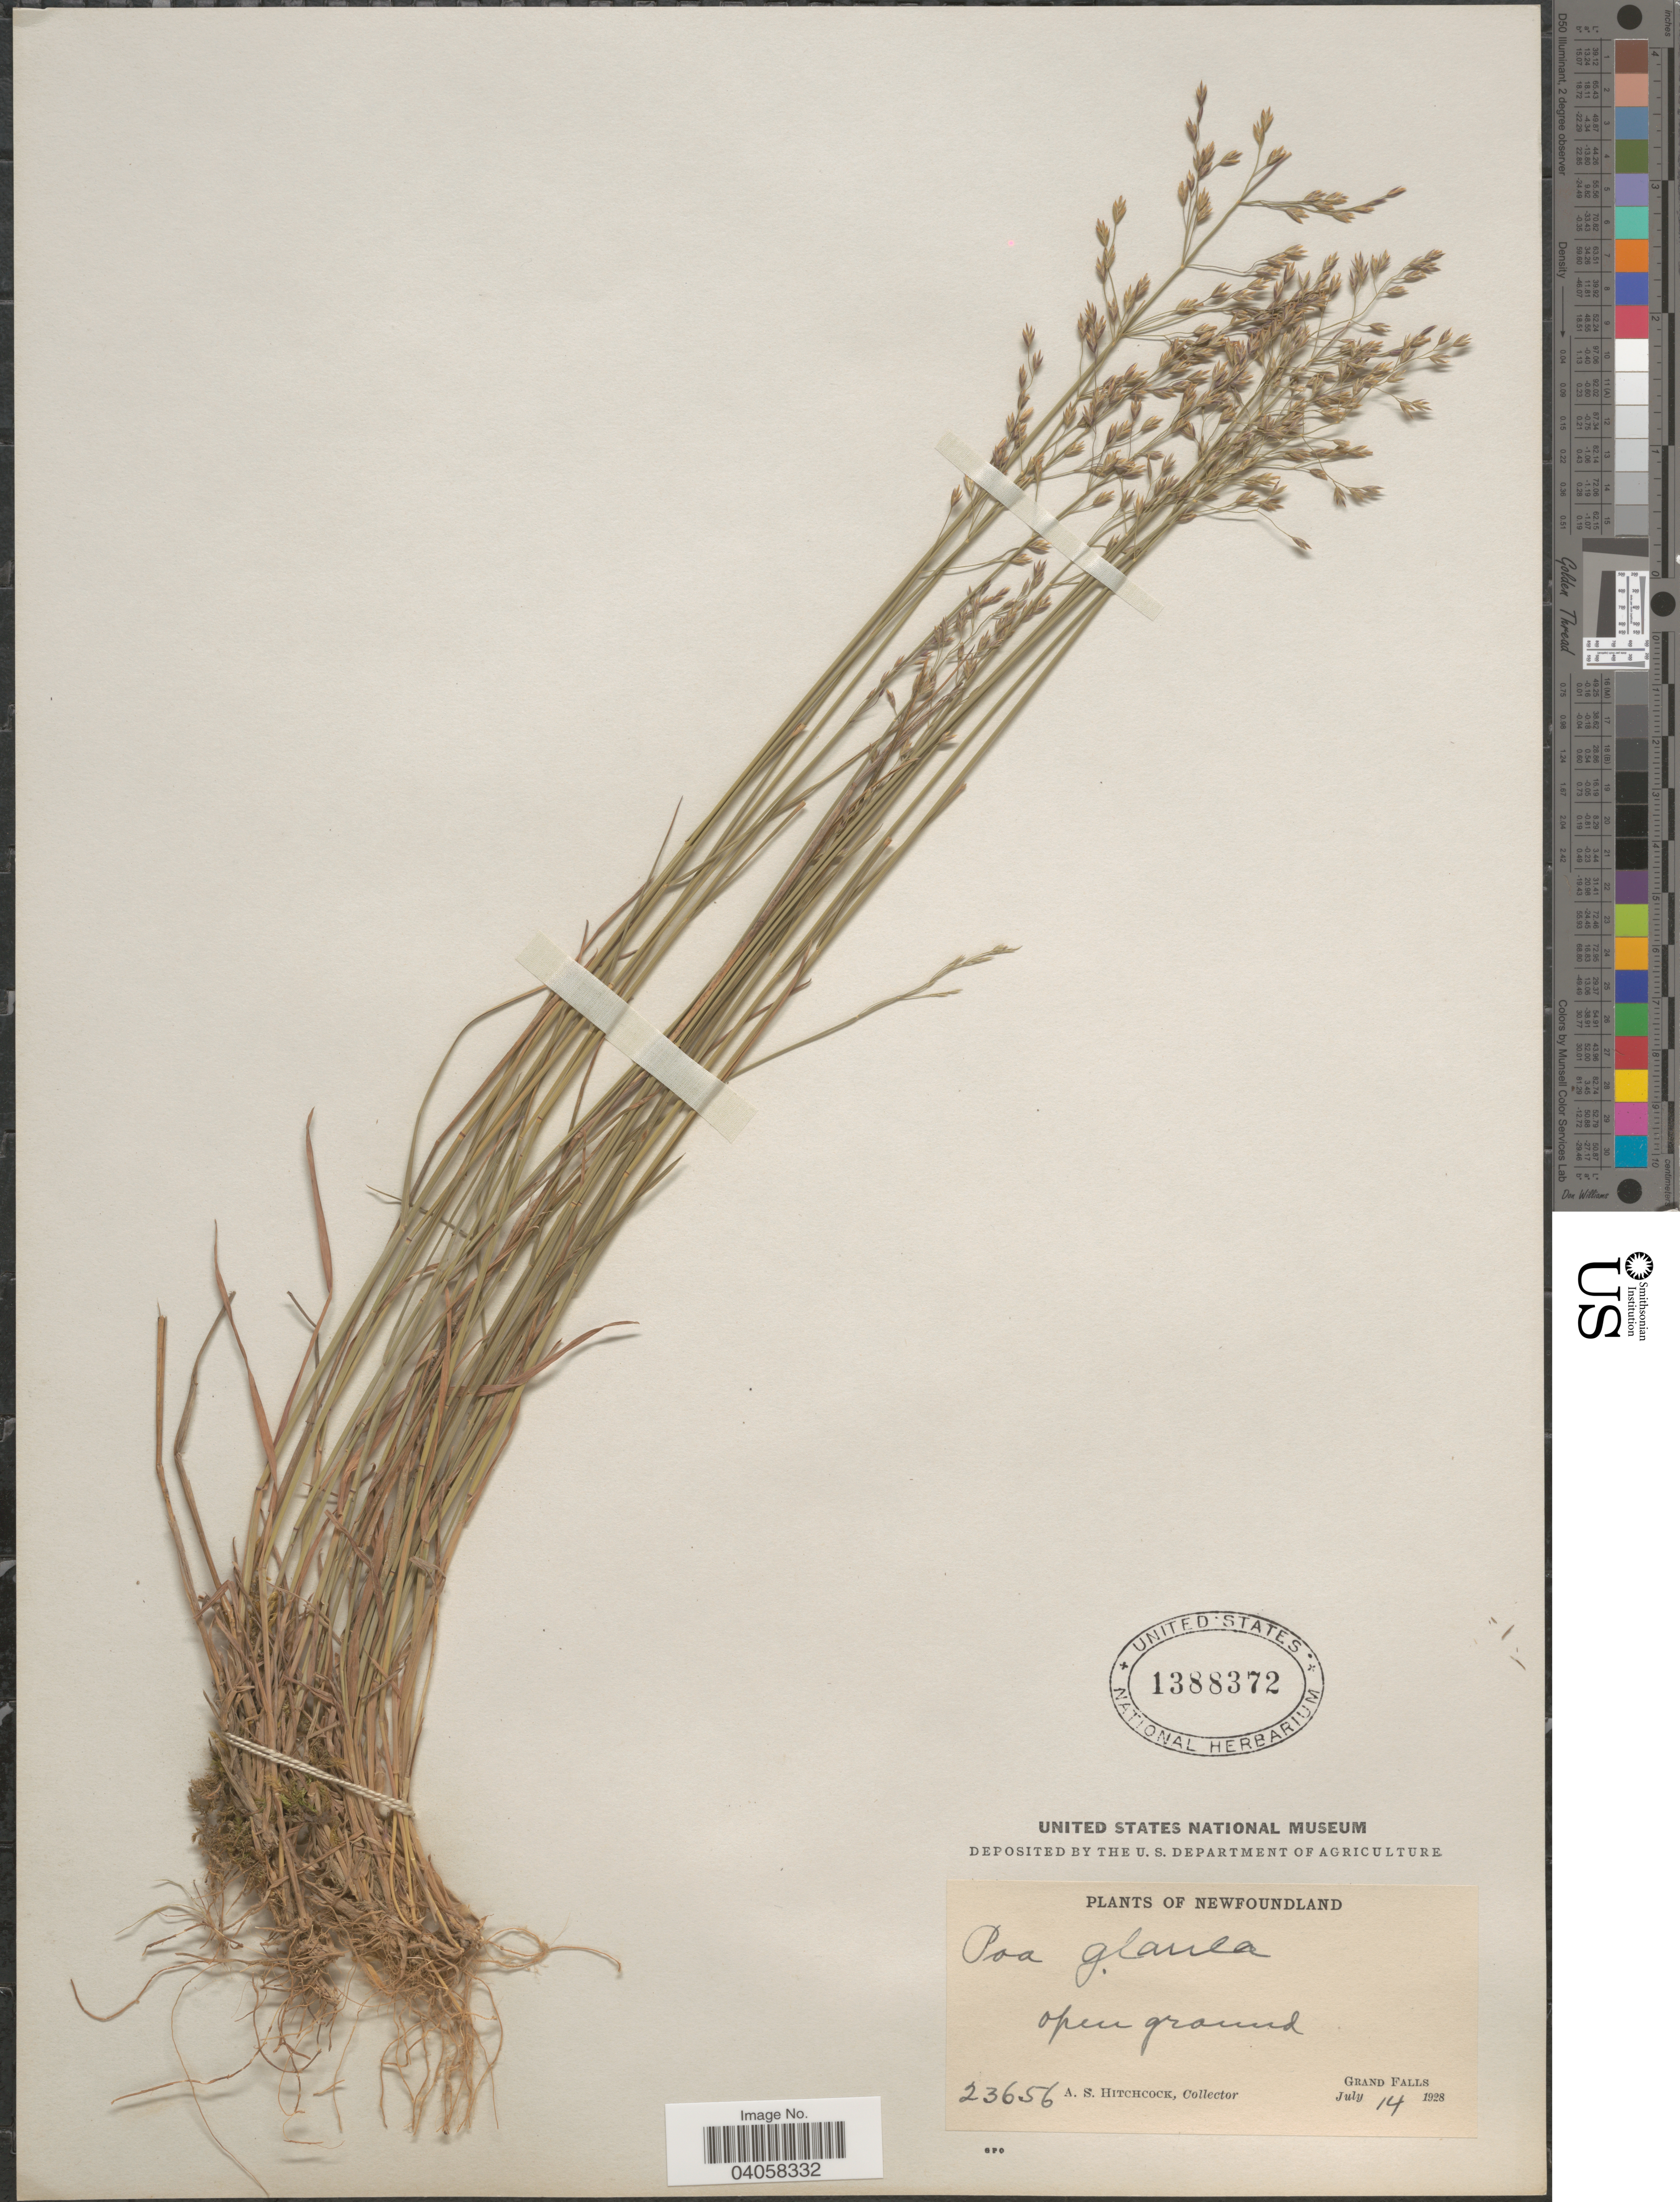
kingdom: Plantae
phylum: Tracheophyta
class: Liliopsida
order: Poales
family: Poaceae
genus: Poa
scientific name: Poa glauca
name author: Vahl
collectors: A. S. Hitchcock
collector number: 23656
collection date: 1928-07-14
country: Canada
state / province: Newfoundland and Labrador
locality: Open ground. Grand Falls.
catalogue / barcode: US 1388372